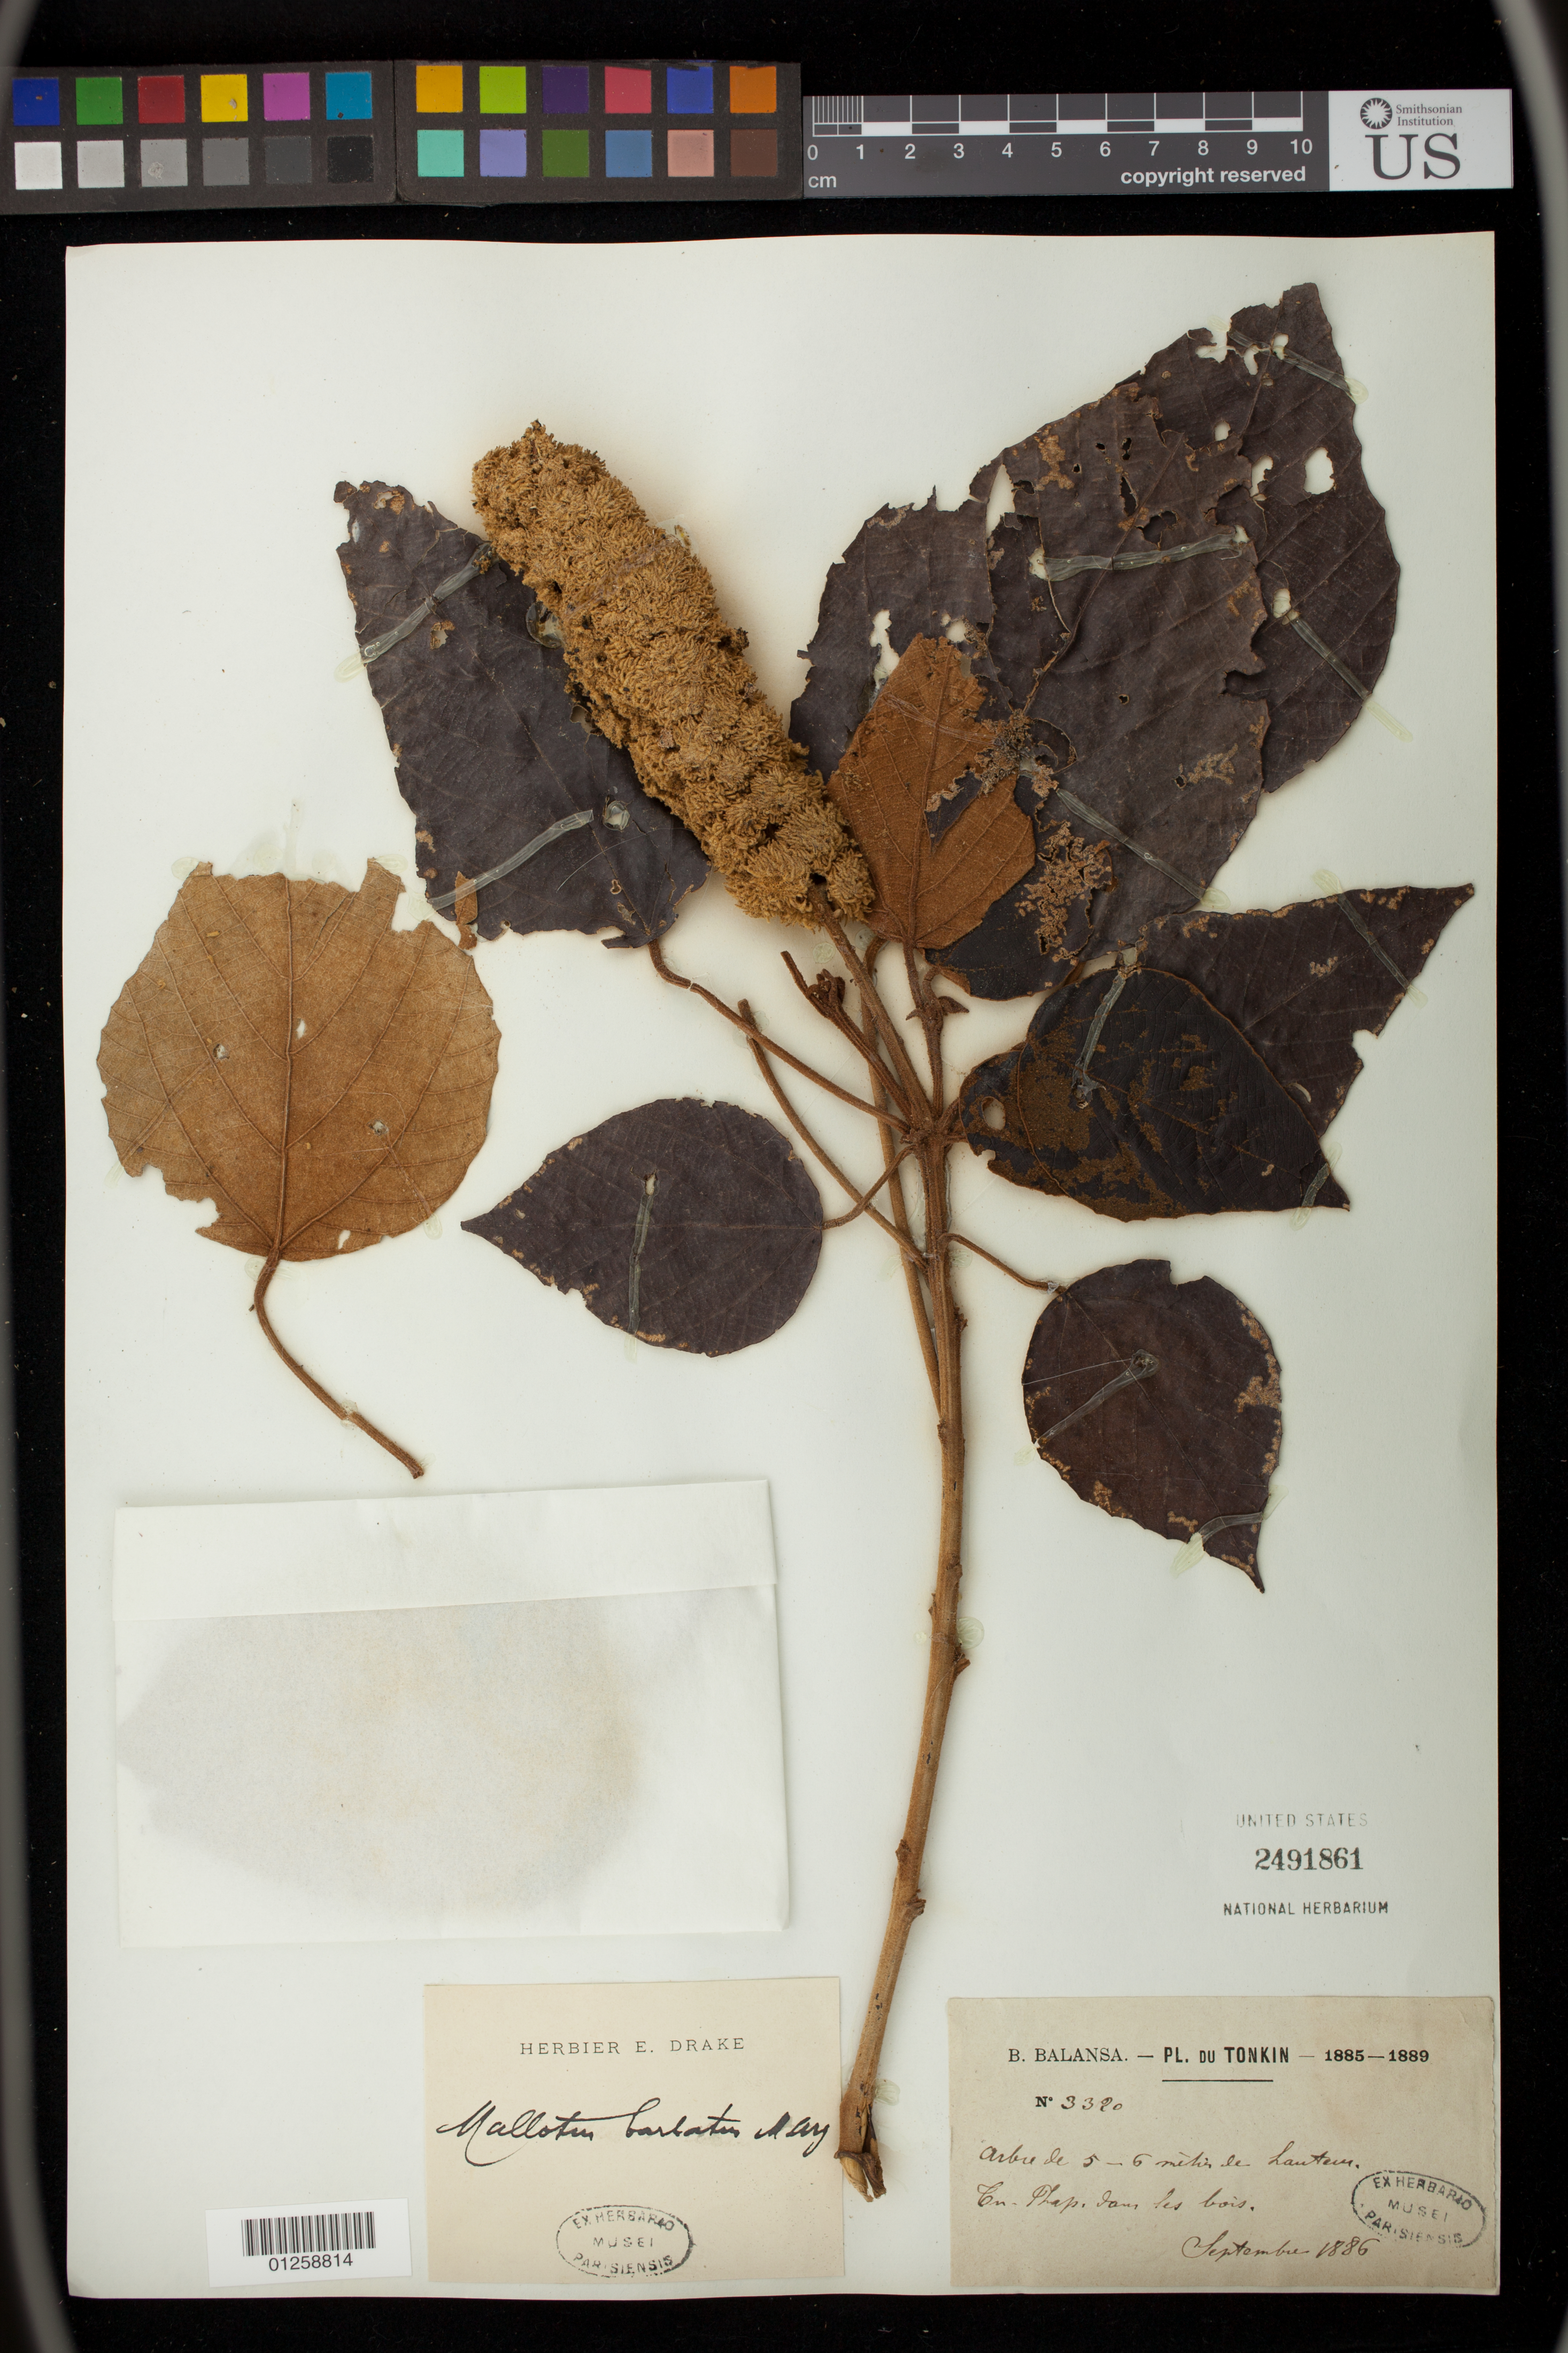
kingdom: Plantae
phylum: Tracheophyta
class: Magnoliopsida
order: Malpighiales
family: Euphorbiaceae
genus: Mallotus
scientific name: Mallotus barbatus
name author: Müll. Arg.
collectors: B. Balansa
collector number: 3320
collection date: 1886-09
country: Vietnam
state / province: Tonkin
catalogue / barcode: US 2491861